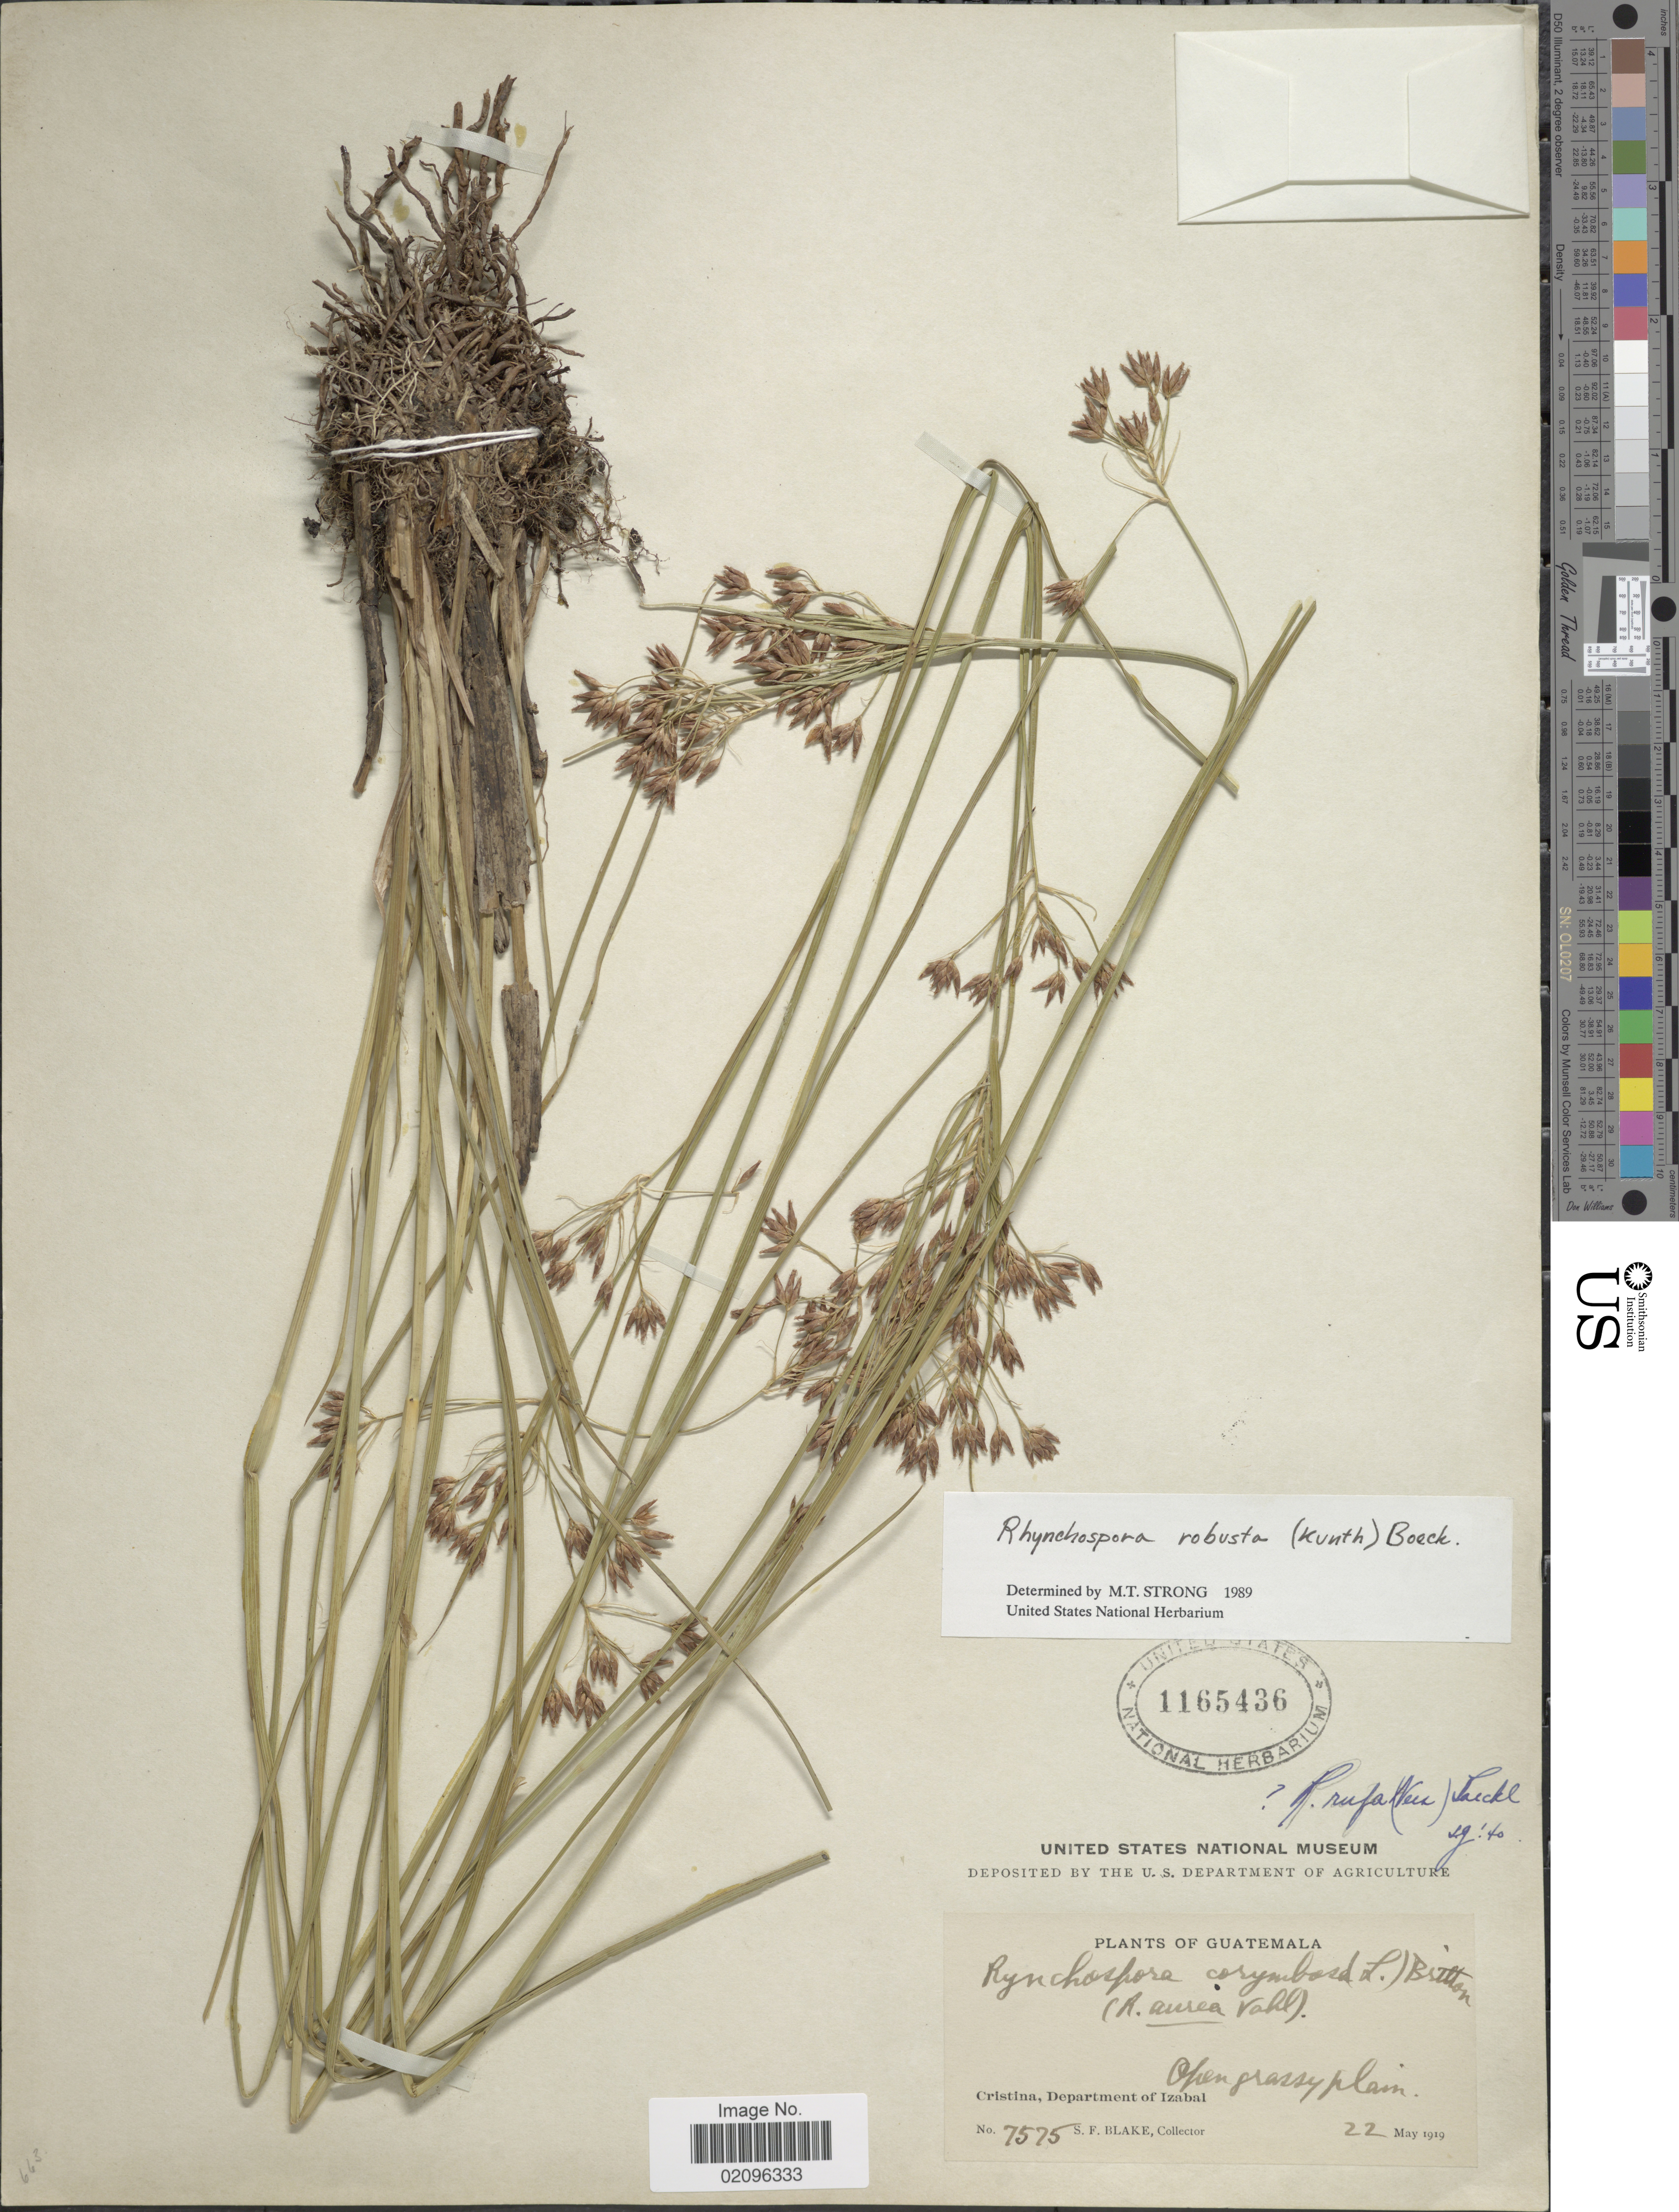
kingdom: Plantae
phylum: Tracheophyta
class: Liliopsida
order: Poales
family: Cyperaceae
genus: Rhynchospora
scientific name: Rhynchospora robusta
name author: (Kunth) Boeckeler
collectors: S. Blake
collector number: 7575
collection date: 1919-05-22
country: Guatemala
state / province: Izabal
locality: Cristina, Departament of Izabal. Guatemala. Open grassy plain.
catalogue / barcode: US 1165436